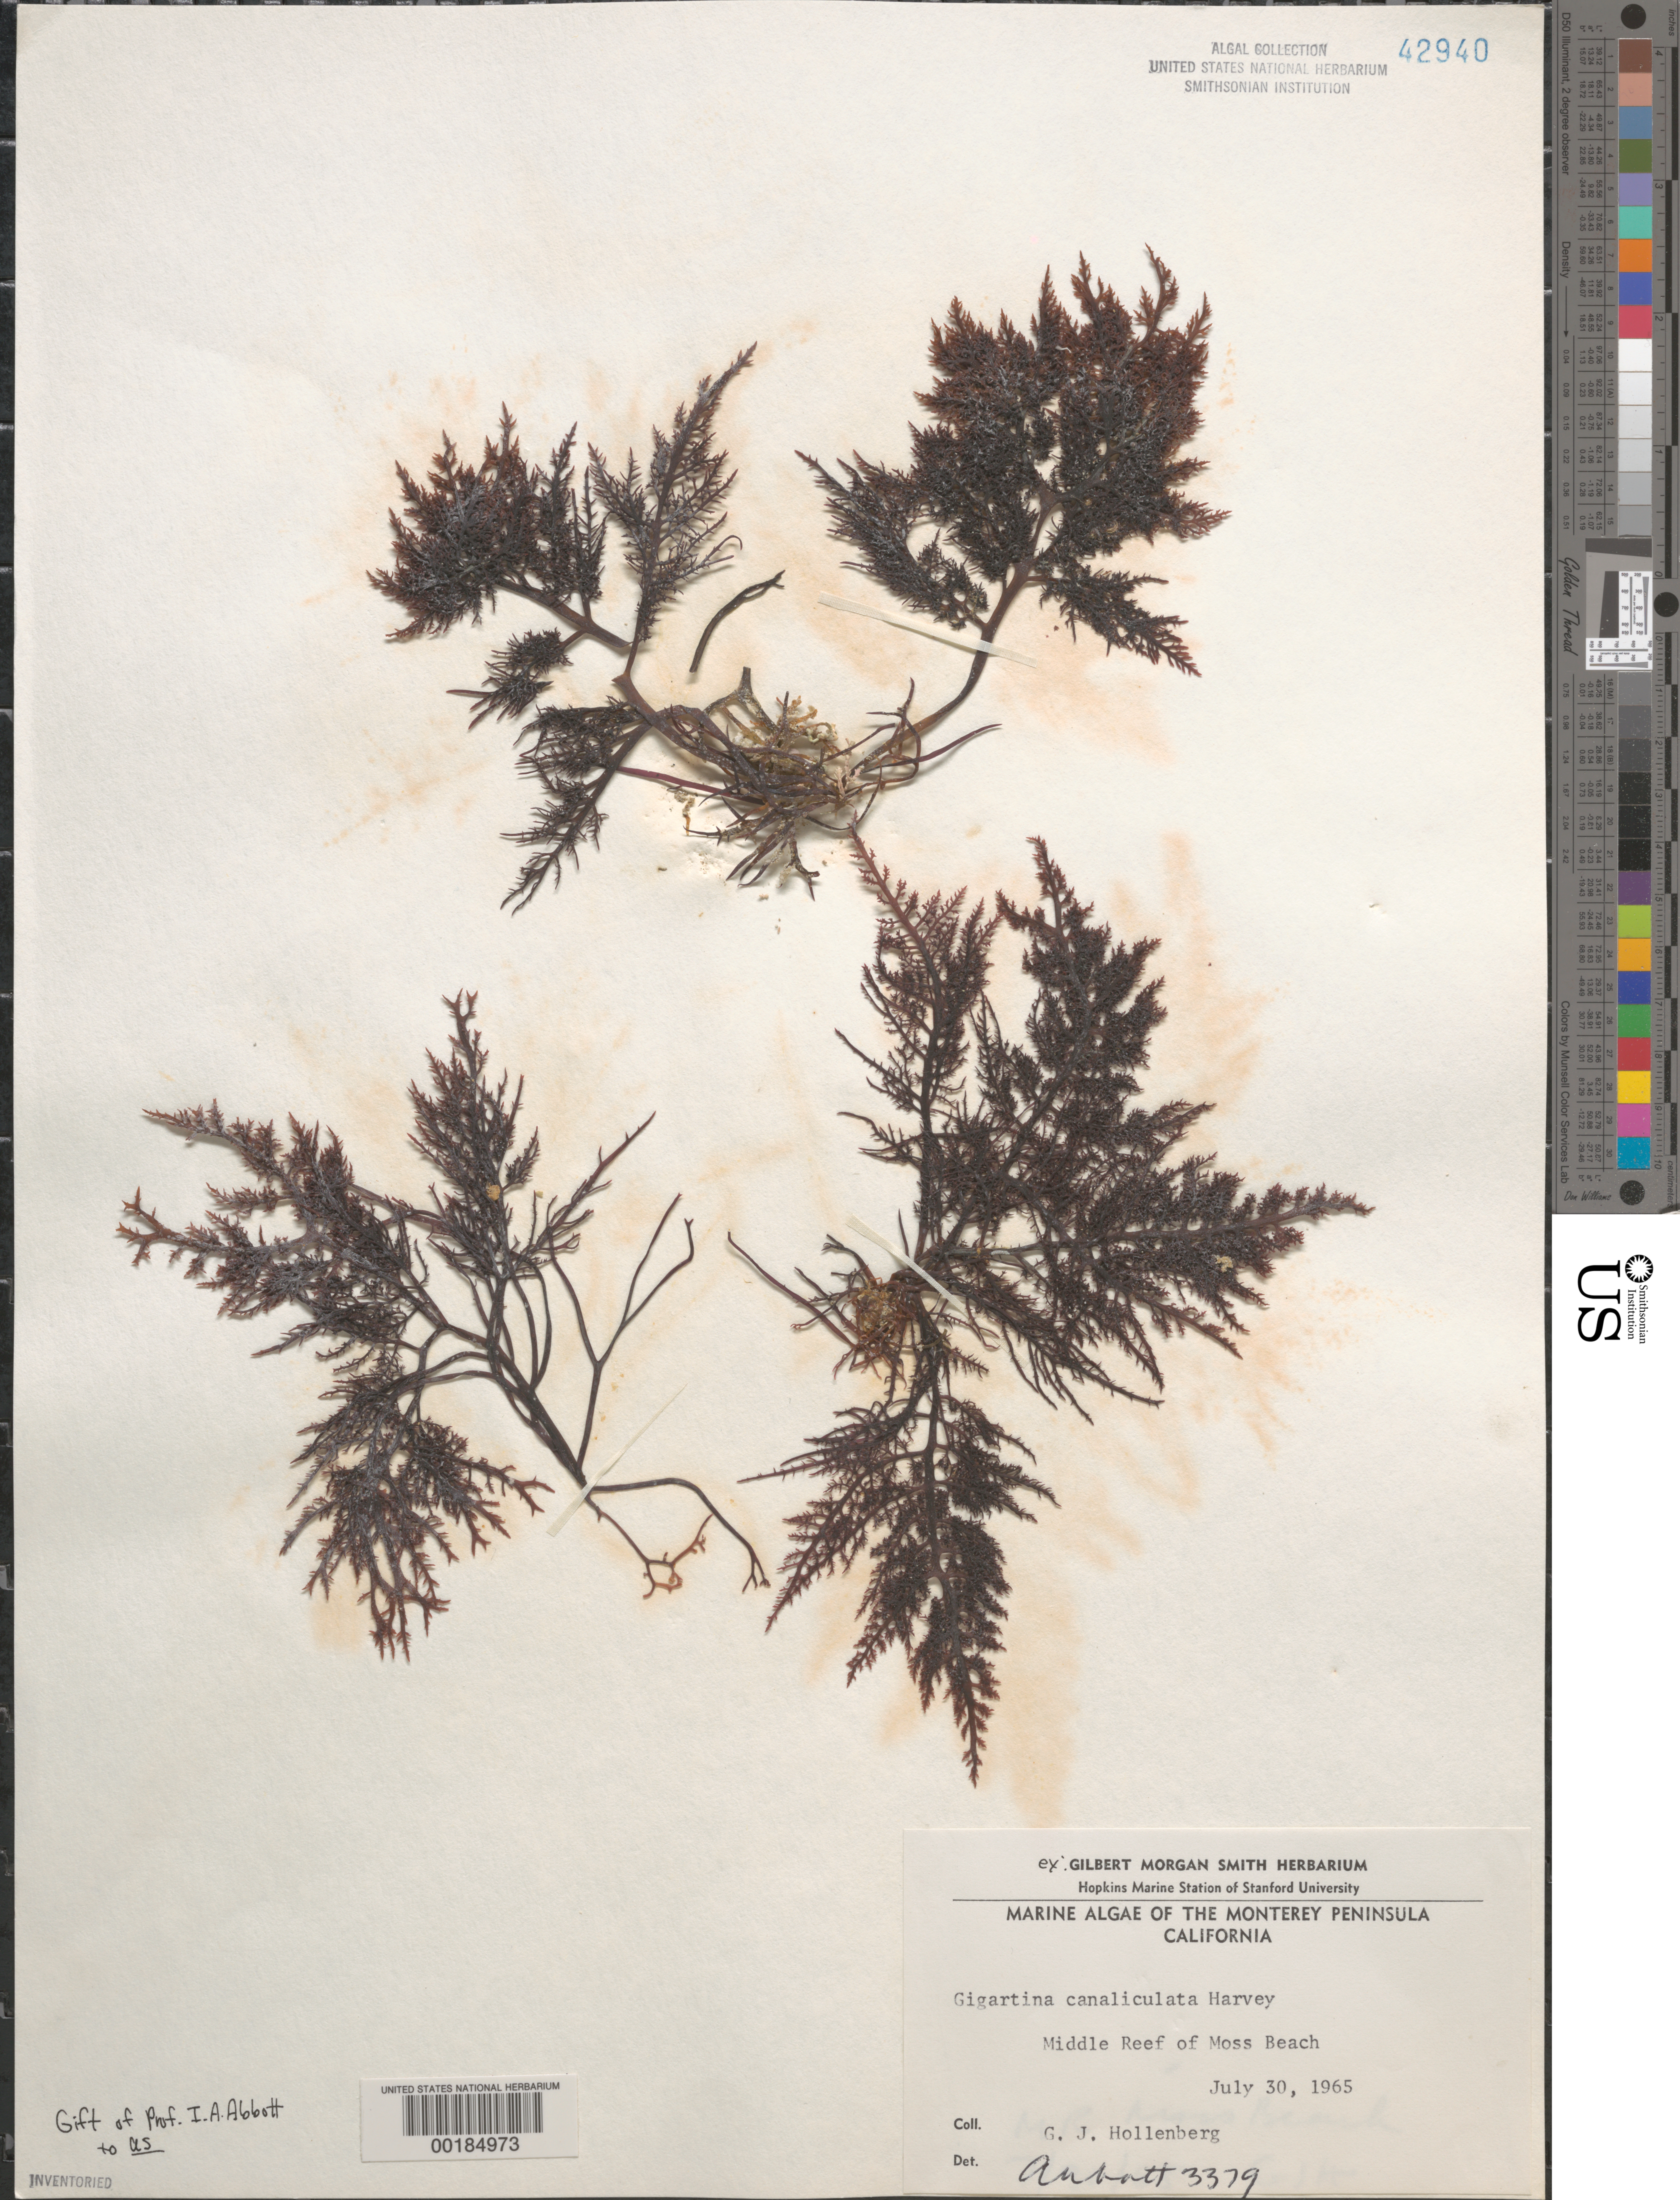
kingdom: Plantae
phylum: Rhodophyta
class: Florideophyceae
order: Gigartinales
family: Gigartinaceae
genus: Chondracanthus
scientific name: Chondracanthus canaliculatus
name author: (Harv.) Guiry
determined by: Algae name updating Project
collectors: G. Hollenberg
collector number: IAA 3379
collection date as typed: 30 Jul 1965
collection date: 1965-07-30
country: United States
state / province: California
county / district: Monterey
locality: Middle Reef of Moss Beach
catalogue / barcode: US 42940